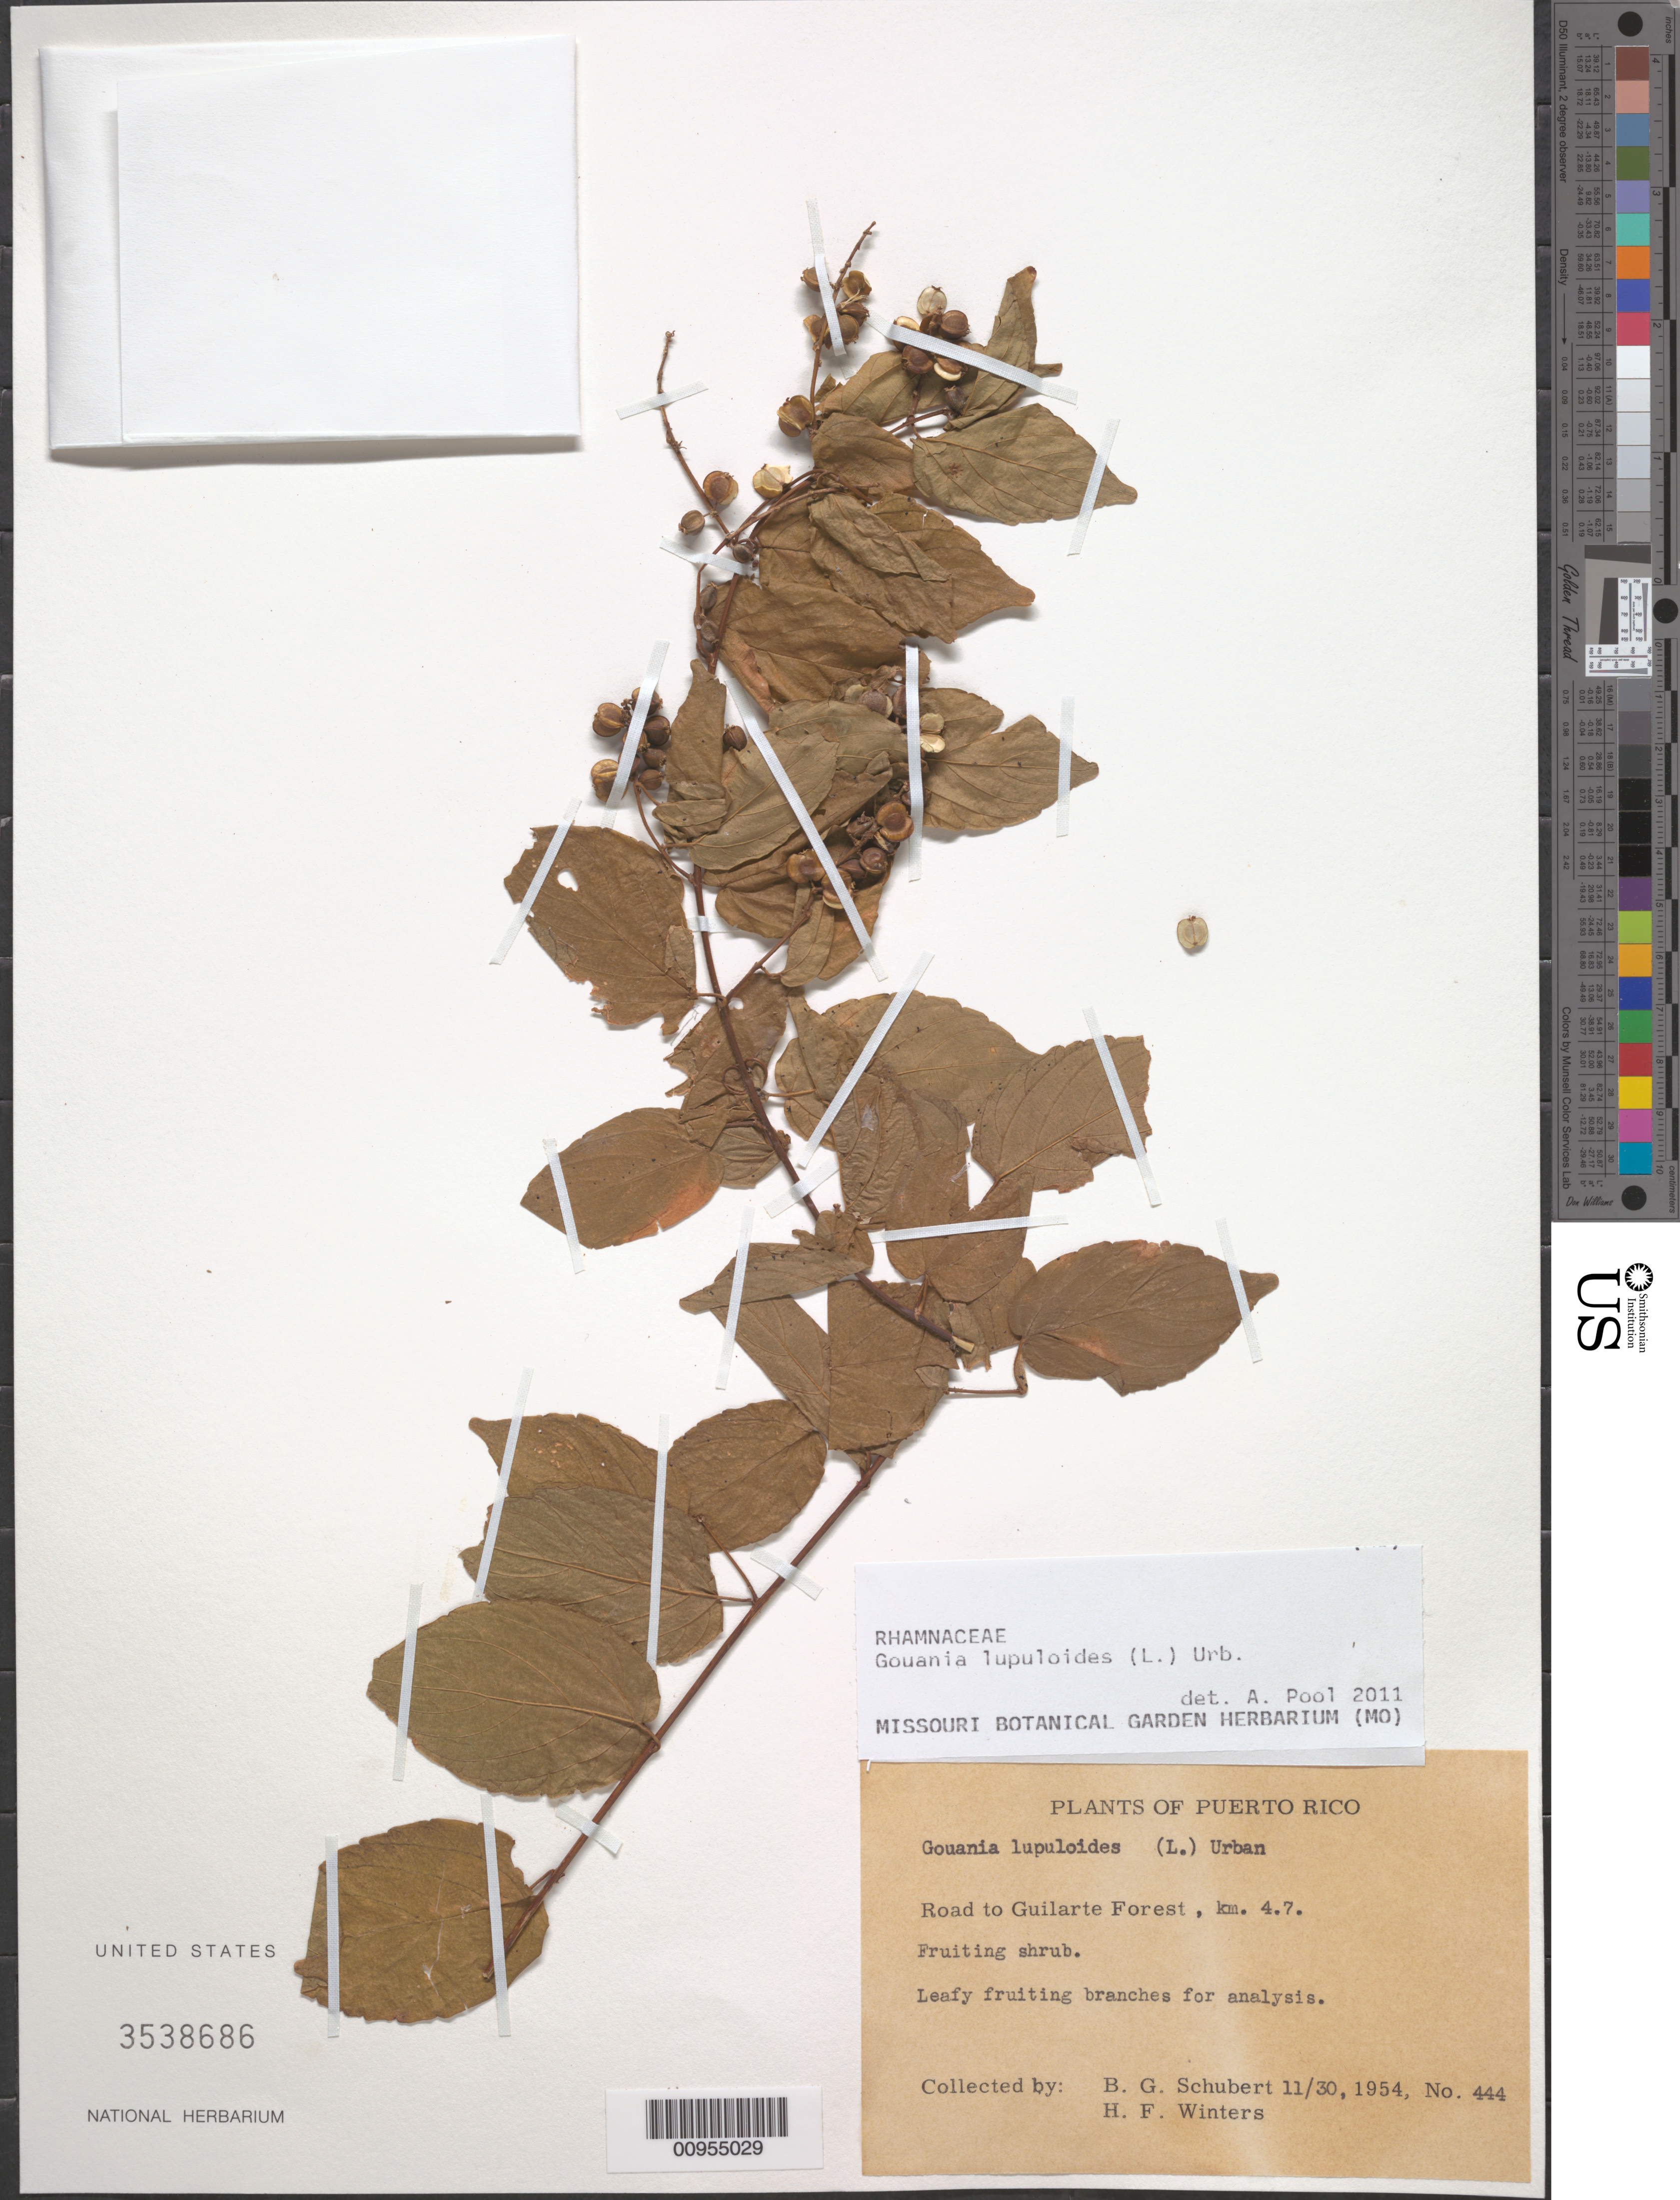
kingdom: Plantae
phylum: Tracheophyta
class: Magnoliopsida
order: Rosales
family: Rhamnaceae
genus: Gouania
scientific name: Gouania lupuloides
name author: (L.) Urb.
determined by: Pool, A., (MO), Missouri Botanical Garden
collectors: B. Schubert & H. Winters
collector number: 444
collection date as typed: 30 Nov 1954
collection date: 1954-11-30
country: Puerto Rico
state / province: Adjuntas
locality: Road to Guilarte Forest, km. 4.7.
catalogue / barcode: US 3538686